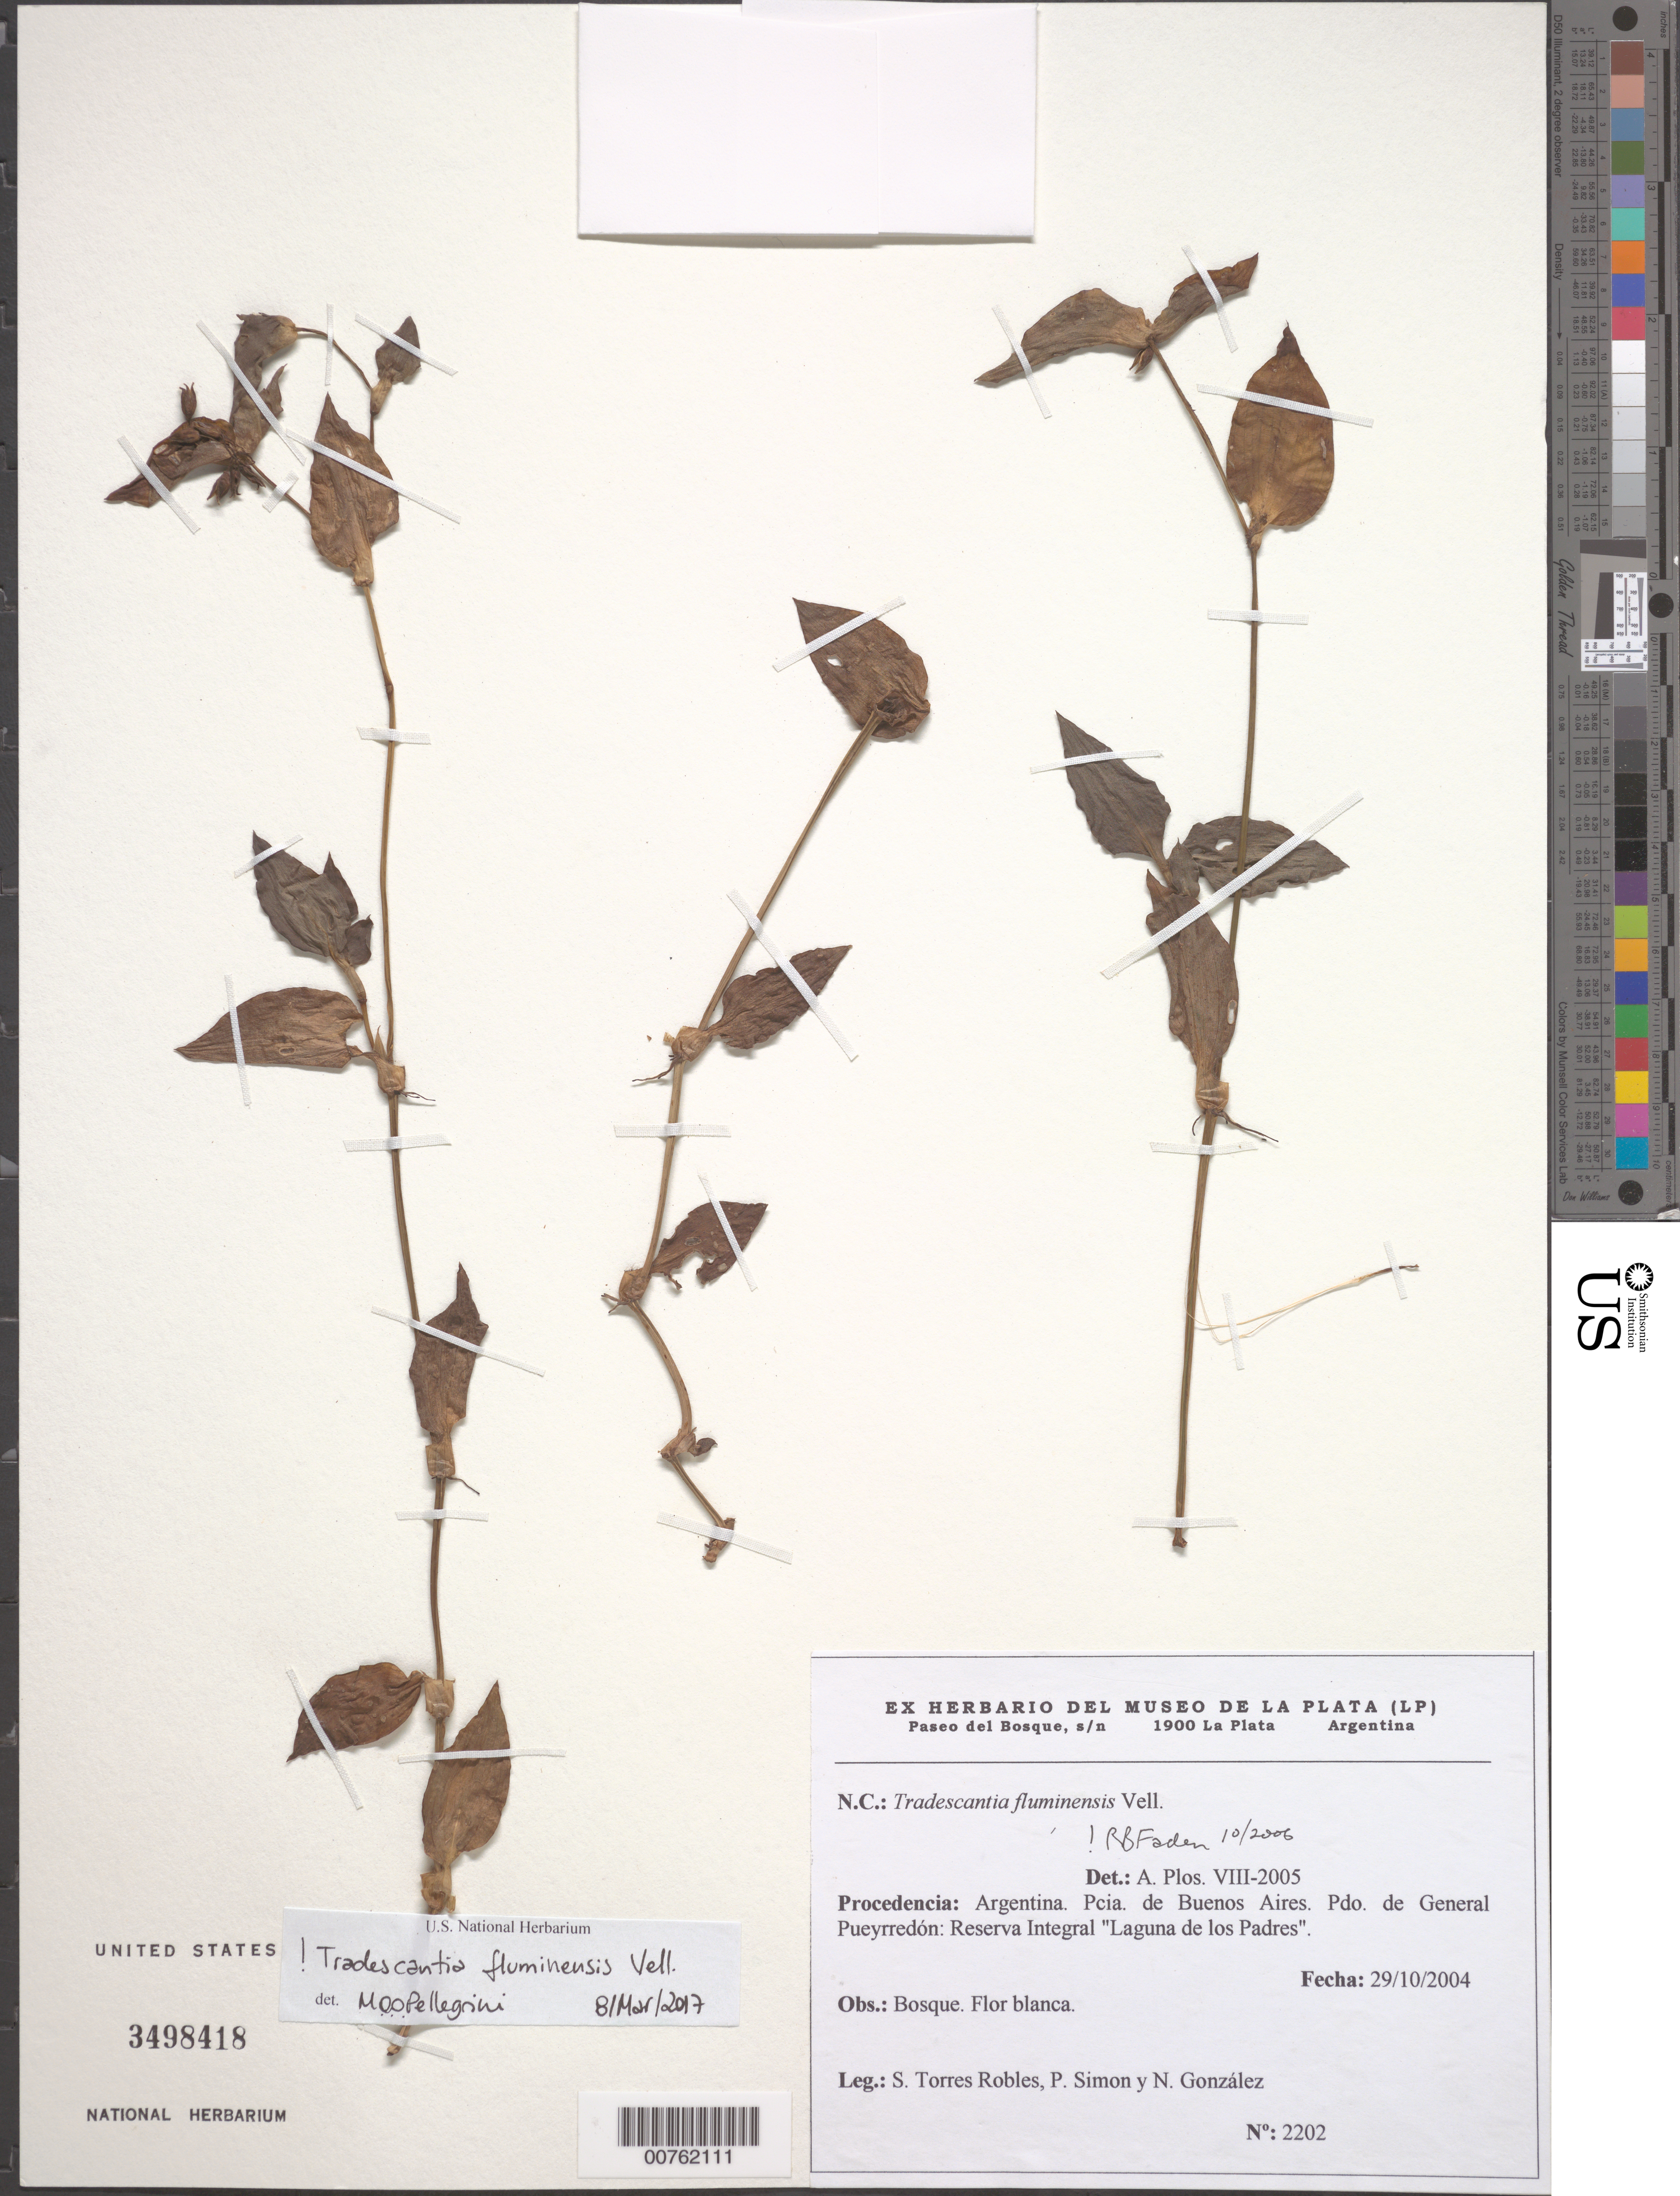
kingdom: Plantae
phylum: Tracheophyta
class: Liliopsida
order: Commelinales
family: Commelinaceae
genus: Tradescantia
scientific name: Tradescantia fluminensis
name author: Vell.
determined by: Faden, Robert B., (US), Smithsonian Institution - National Museum of Natural History (UNITED STATES)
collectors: S. Torres Robles, P. M. Simón & N. Gonzalez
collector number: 2202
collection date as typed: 29 Oct 2004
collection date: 2004-10-29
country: Argentina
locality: Pcia. de Buenos Aires. Pdo. de General Pueyrredon: Reserva Integral "Laguna de los Padres".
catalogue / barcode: US 3498418